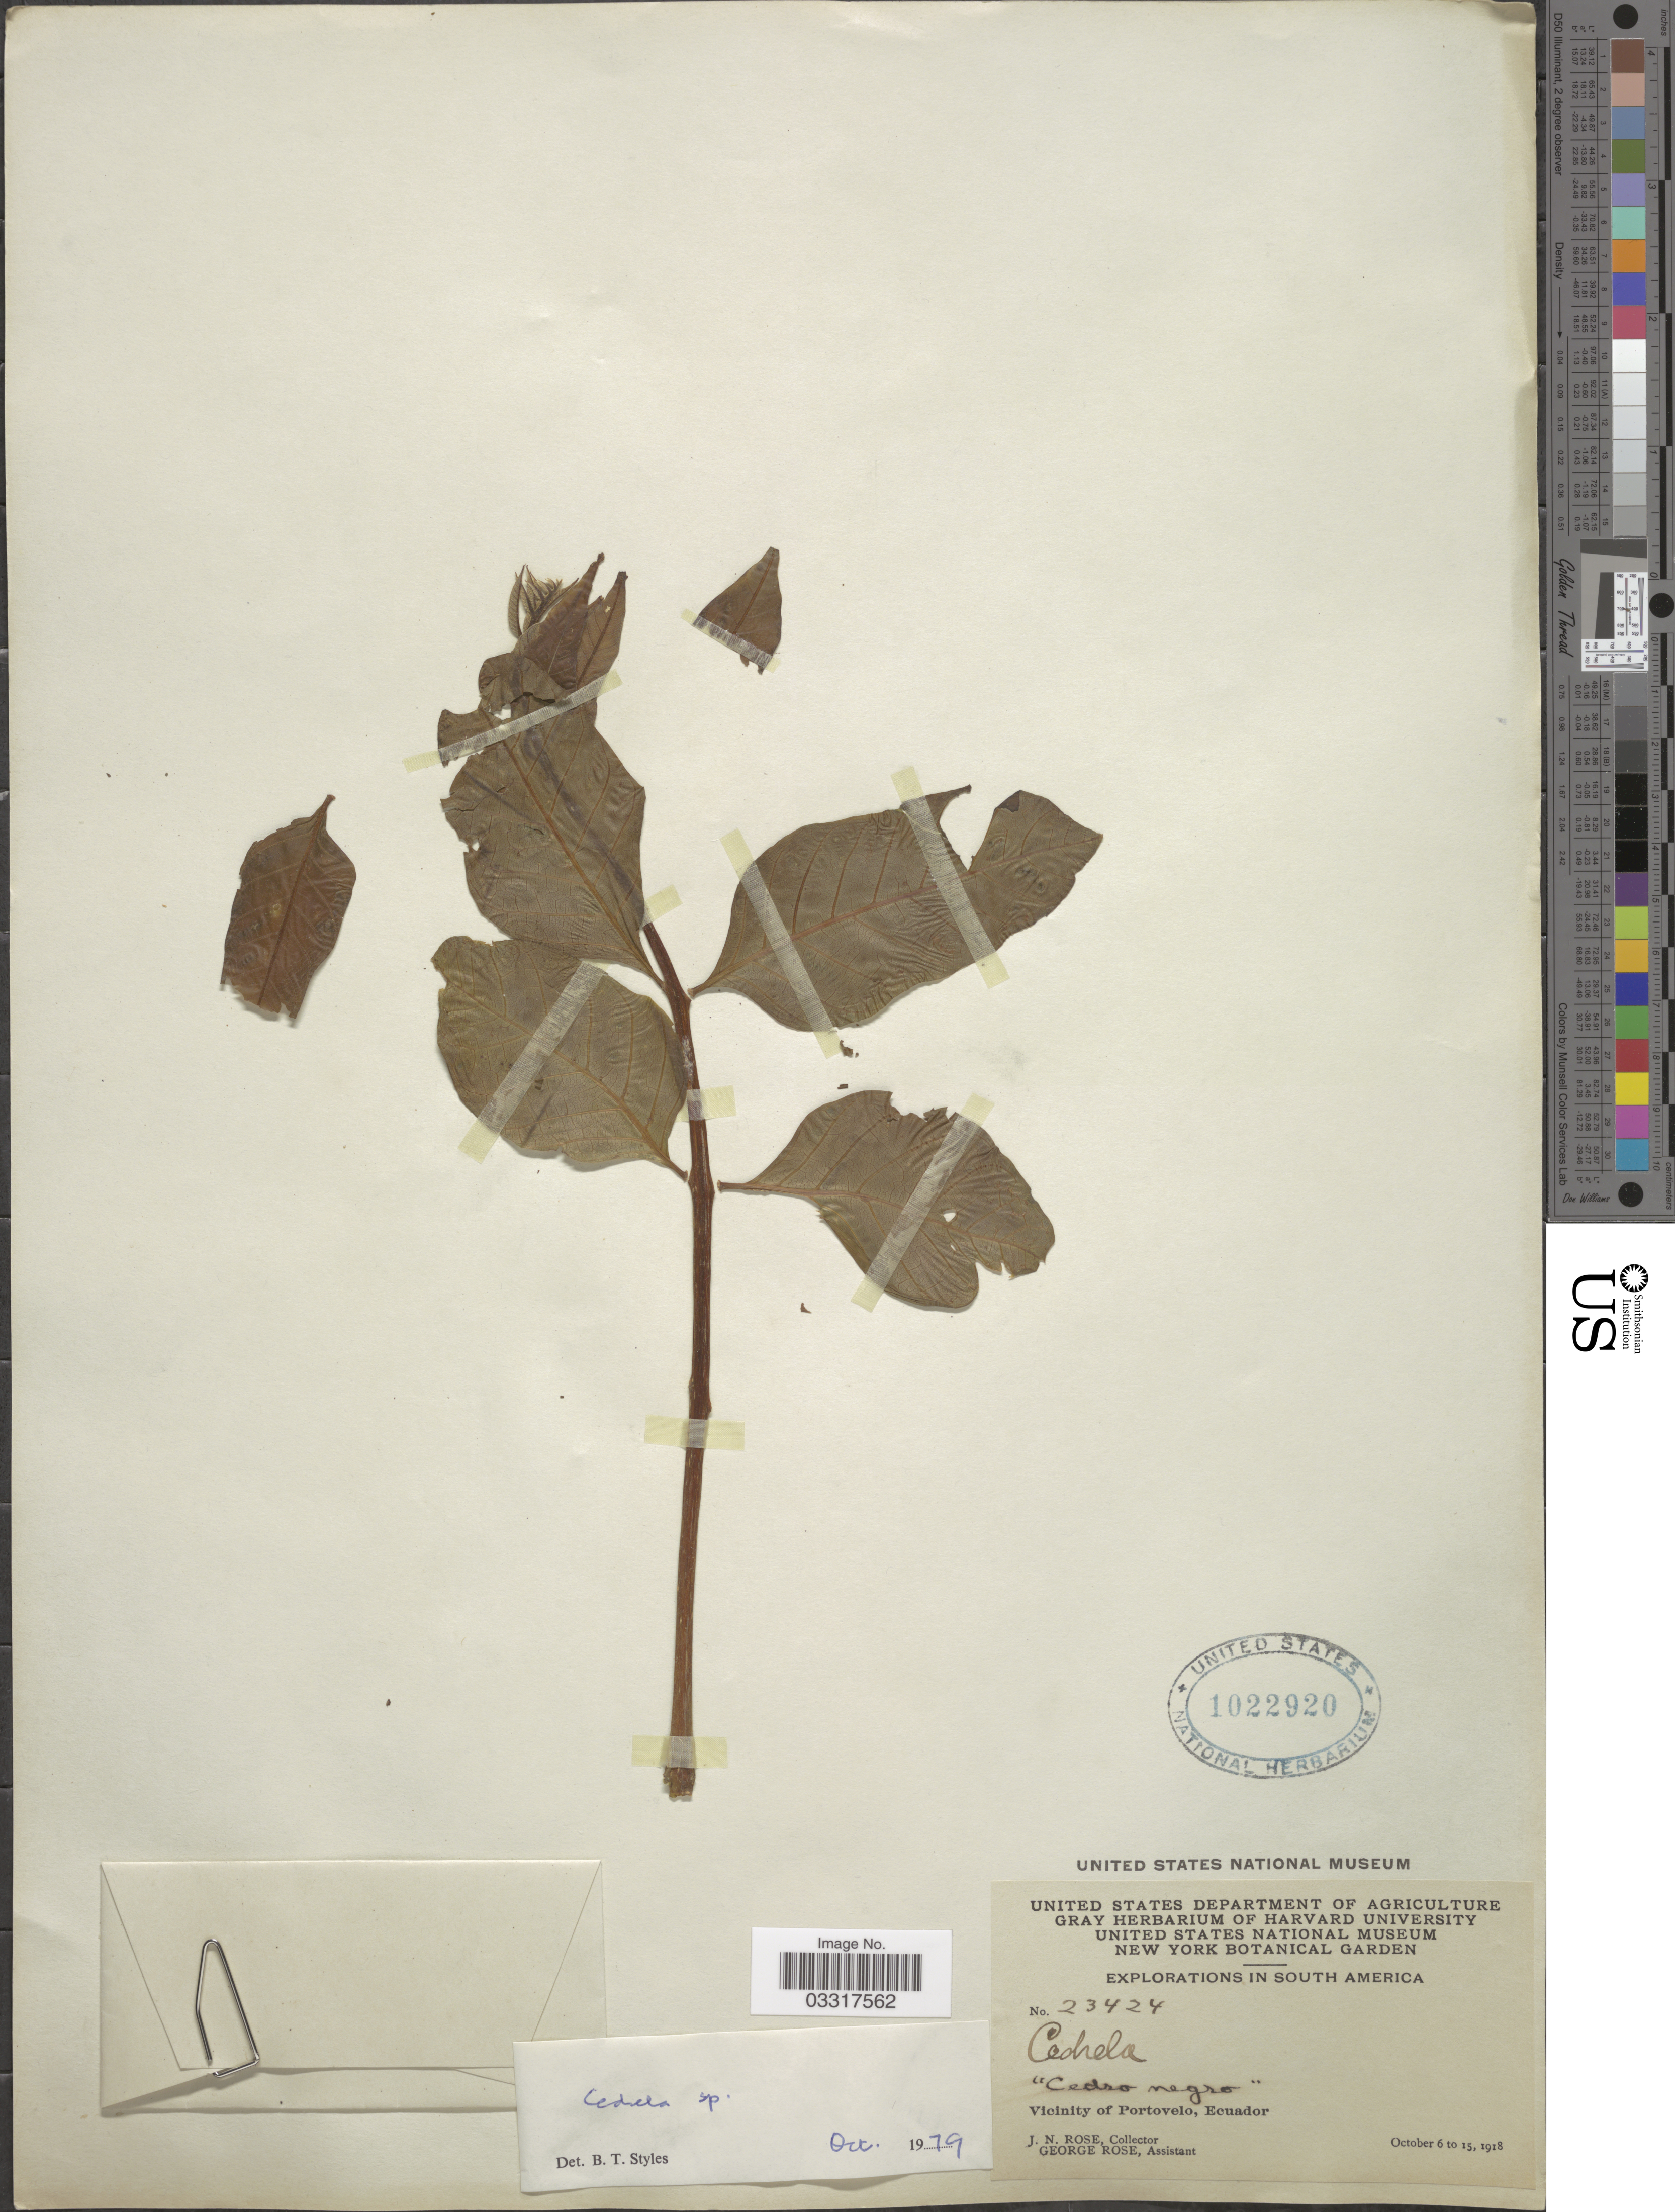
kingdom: Plantae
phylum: Tracheophyta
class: Magnoliopsida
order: Sapindales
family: Meliaceae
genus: Cedrela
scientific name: Cedrela sp.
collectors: J. N. Rose & G. Rose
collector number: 23424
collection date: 1918-10-06/1918-10-15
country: Ecuador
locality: Vicinity of Portovelo.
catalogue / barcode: US 1022920